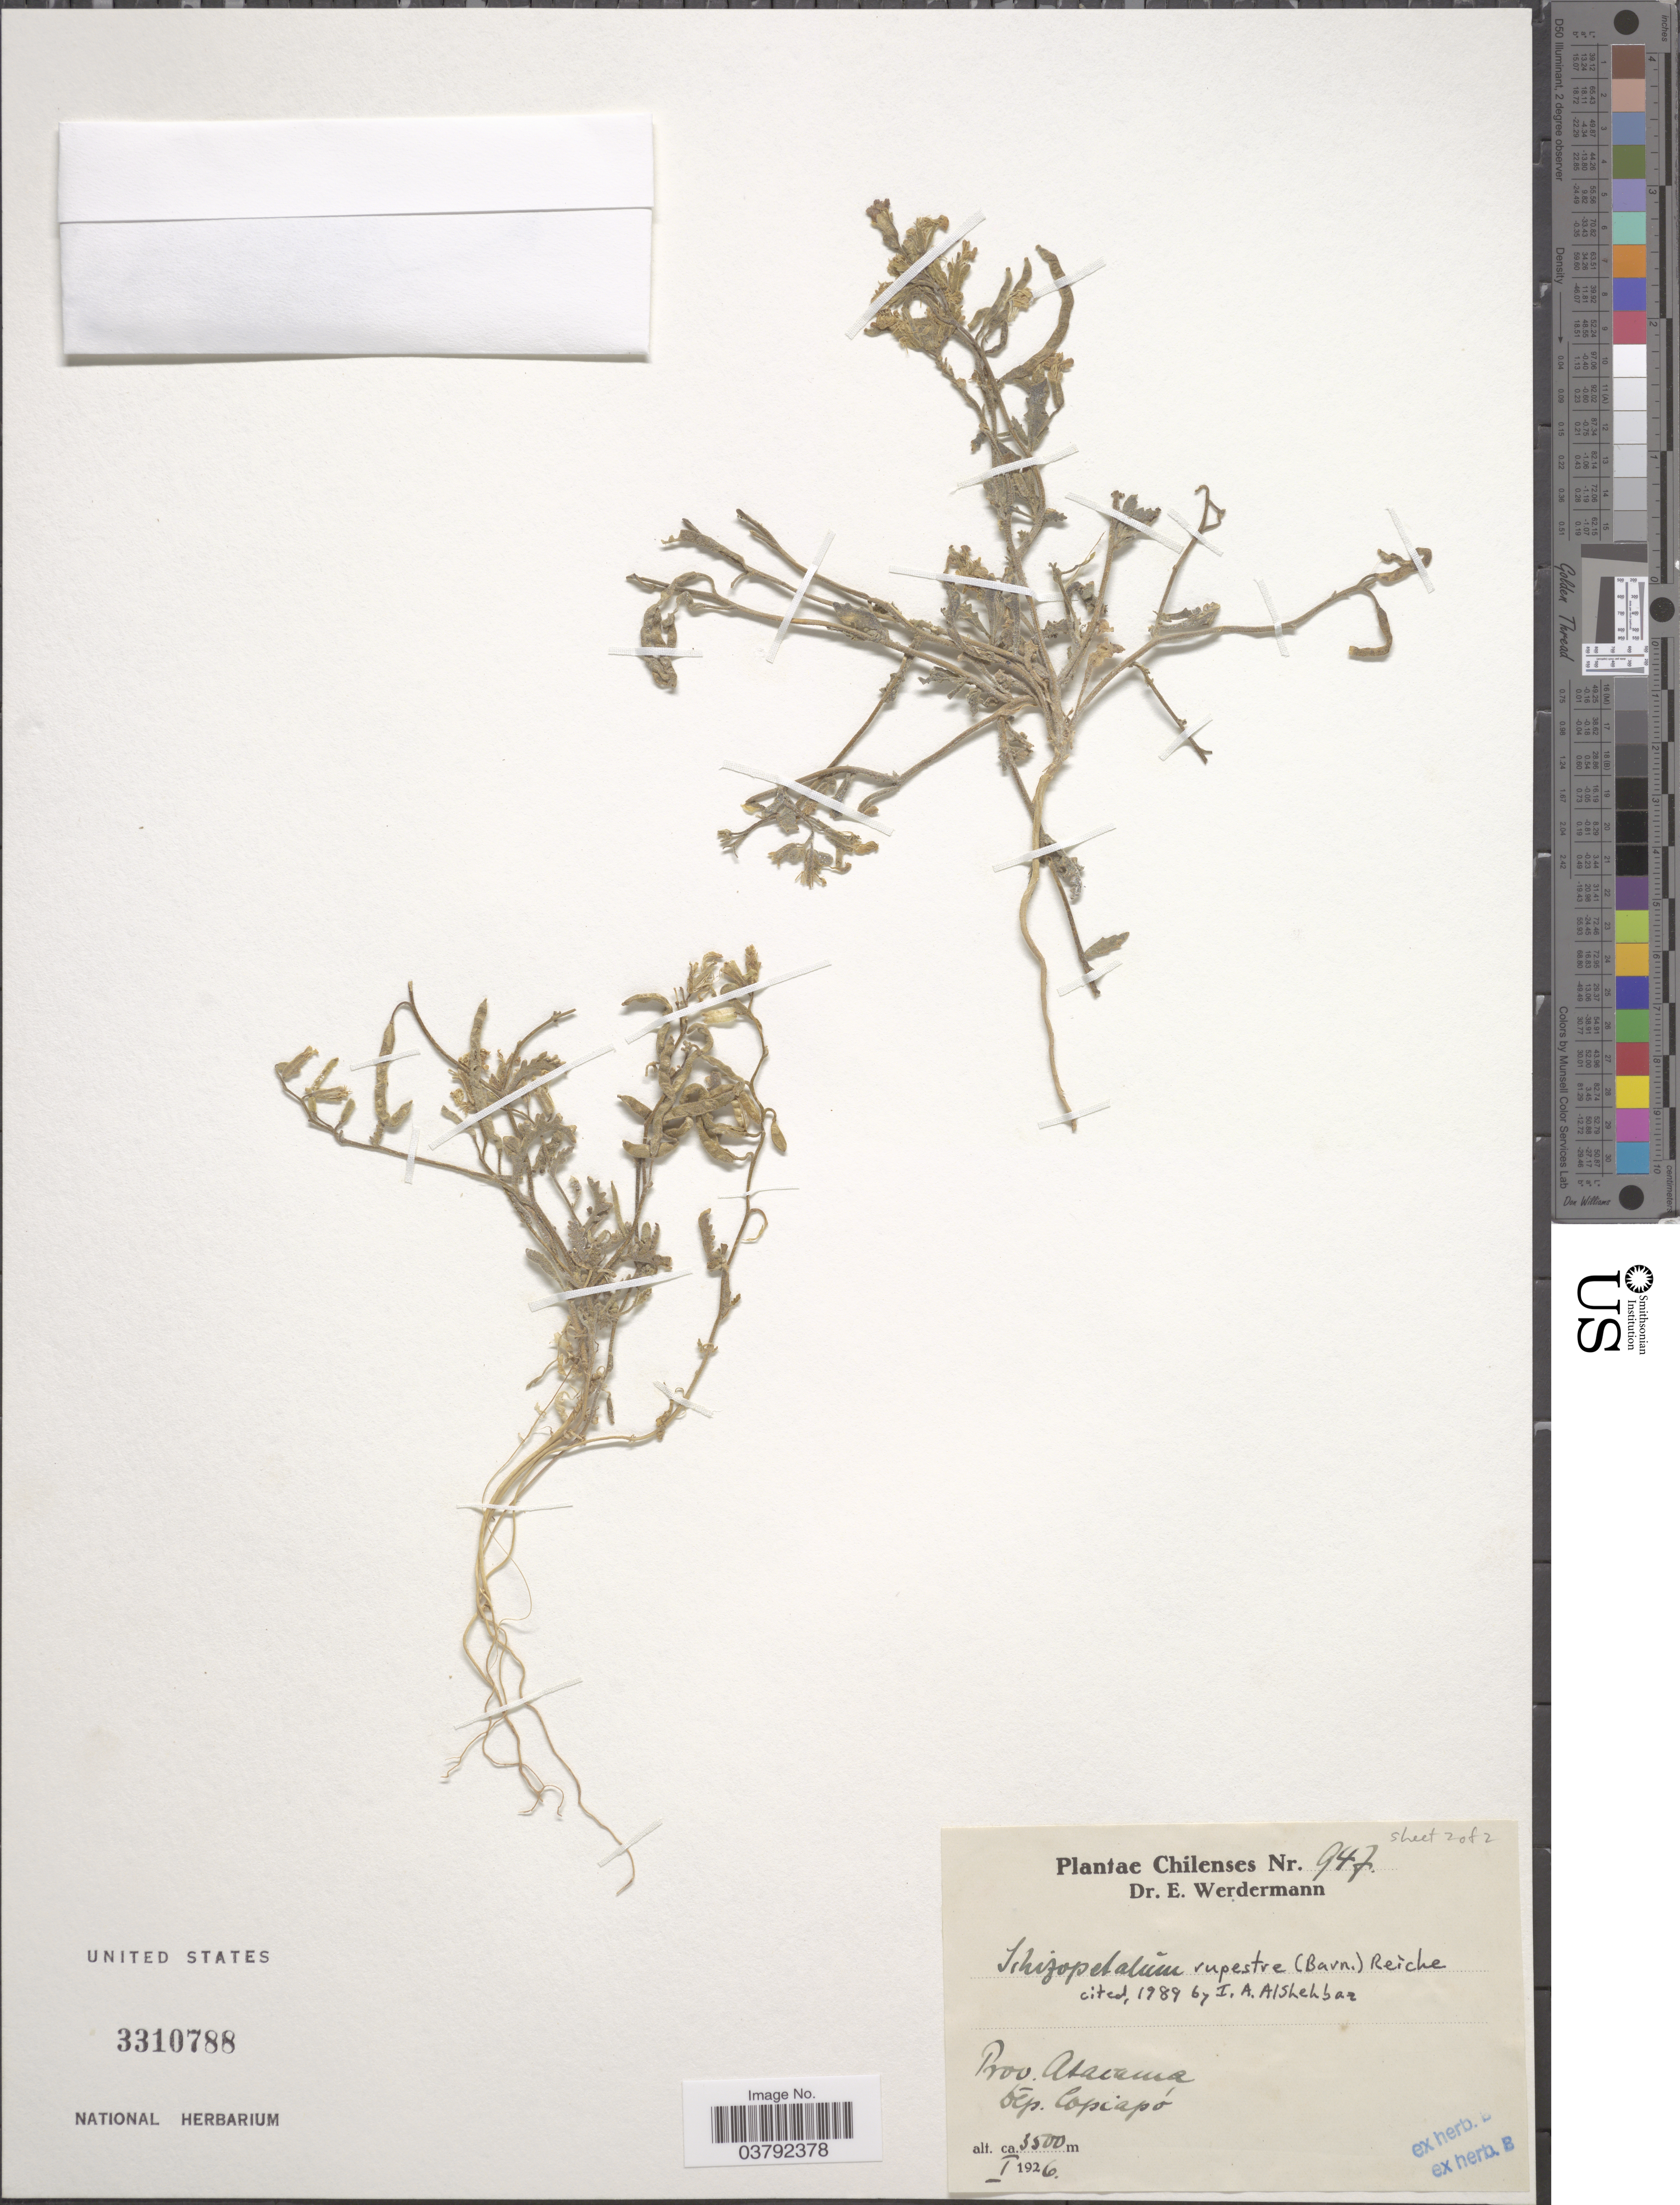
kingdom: Plantae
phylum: Tracheophyta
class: Magnoliopsida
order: Brassicales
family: Brassicaceae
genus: Schizopetalon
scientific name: Schizopetalon rupestre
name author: (Barnéoud) Reiche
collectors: E. Werdermann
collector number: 947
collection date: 1926-01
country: Chile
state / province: Atacama (III)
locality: Prov. Atacama. Dep. Copiapó.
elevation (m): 3500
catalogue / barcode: US 3310788